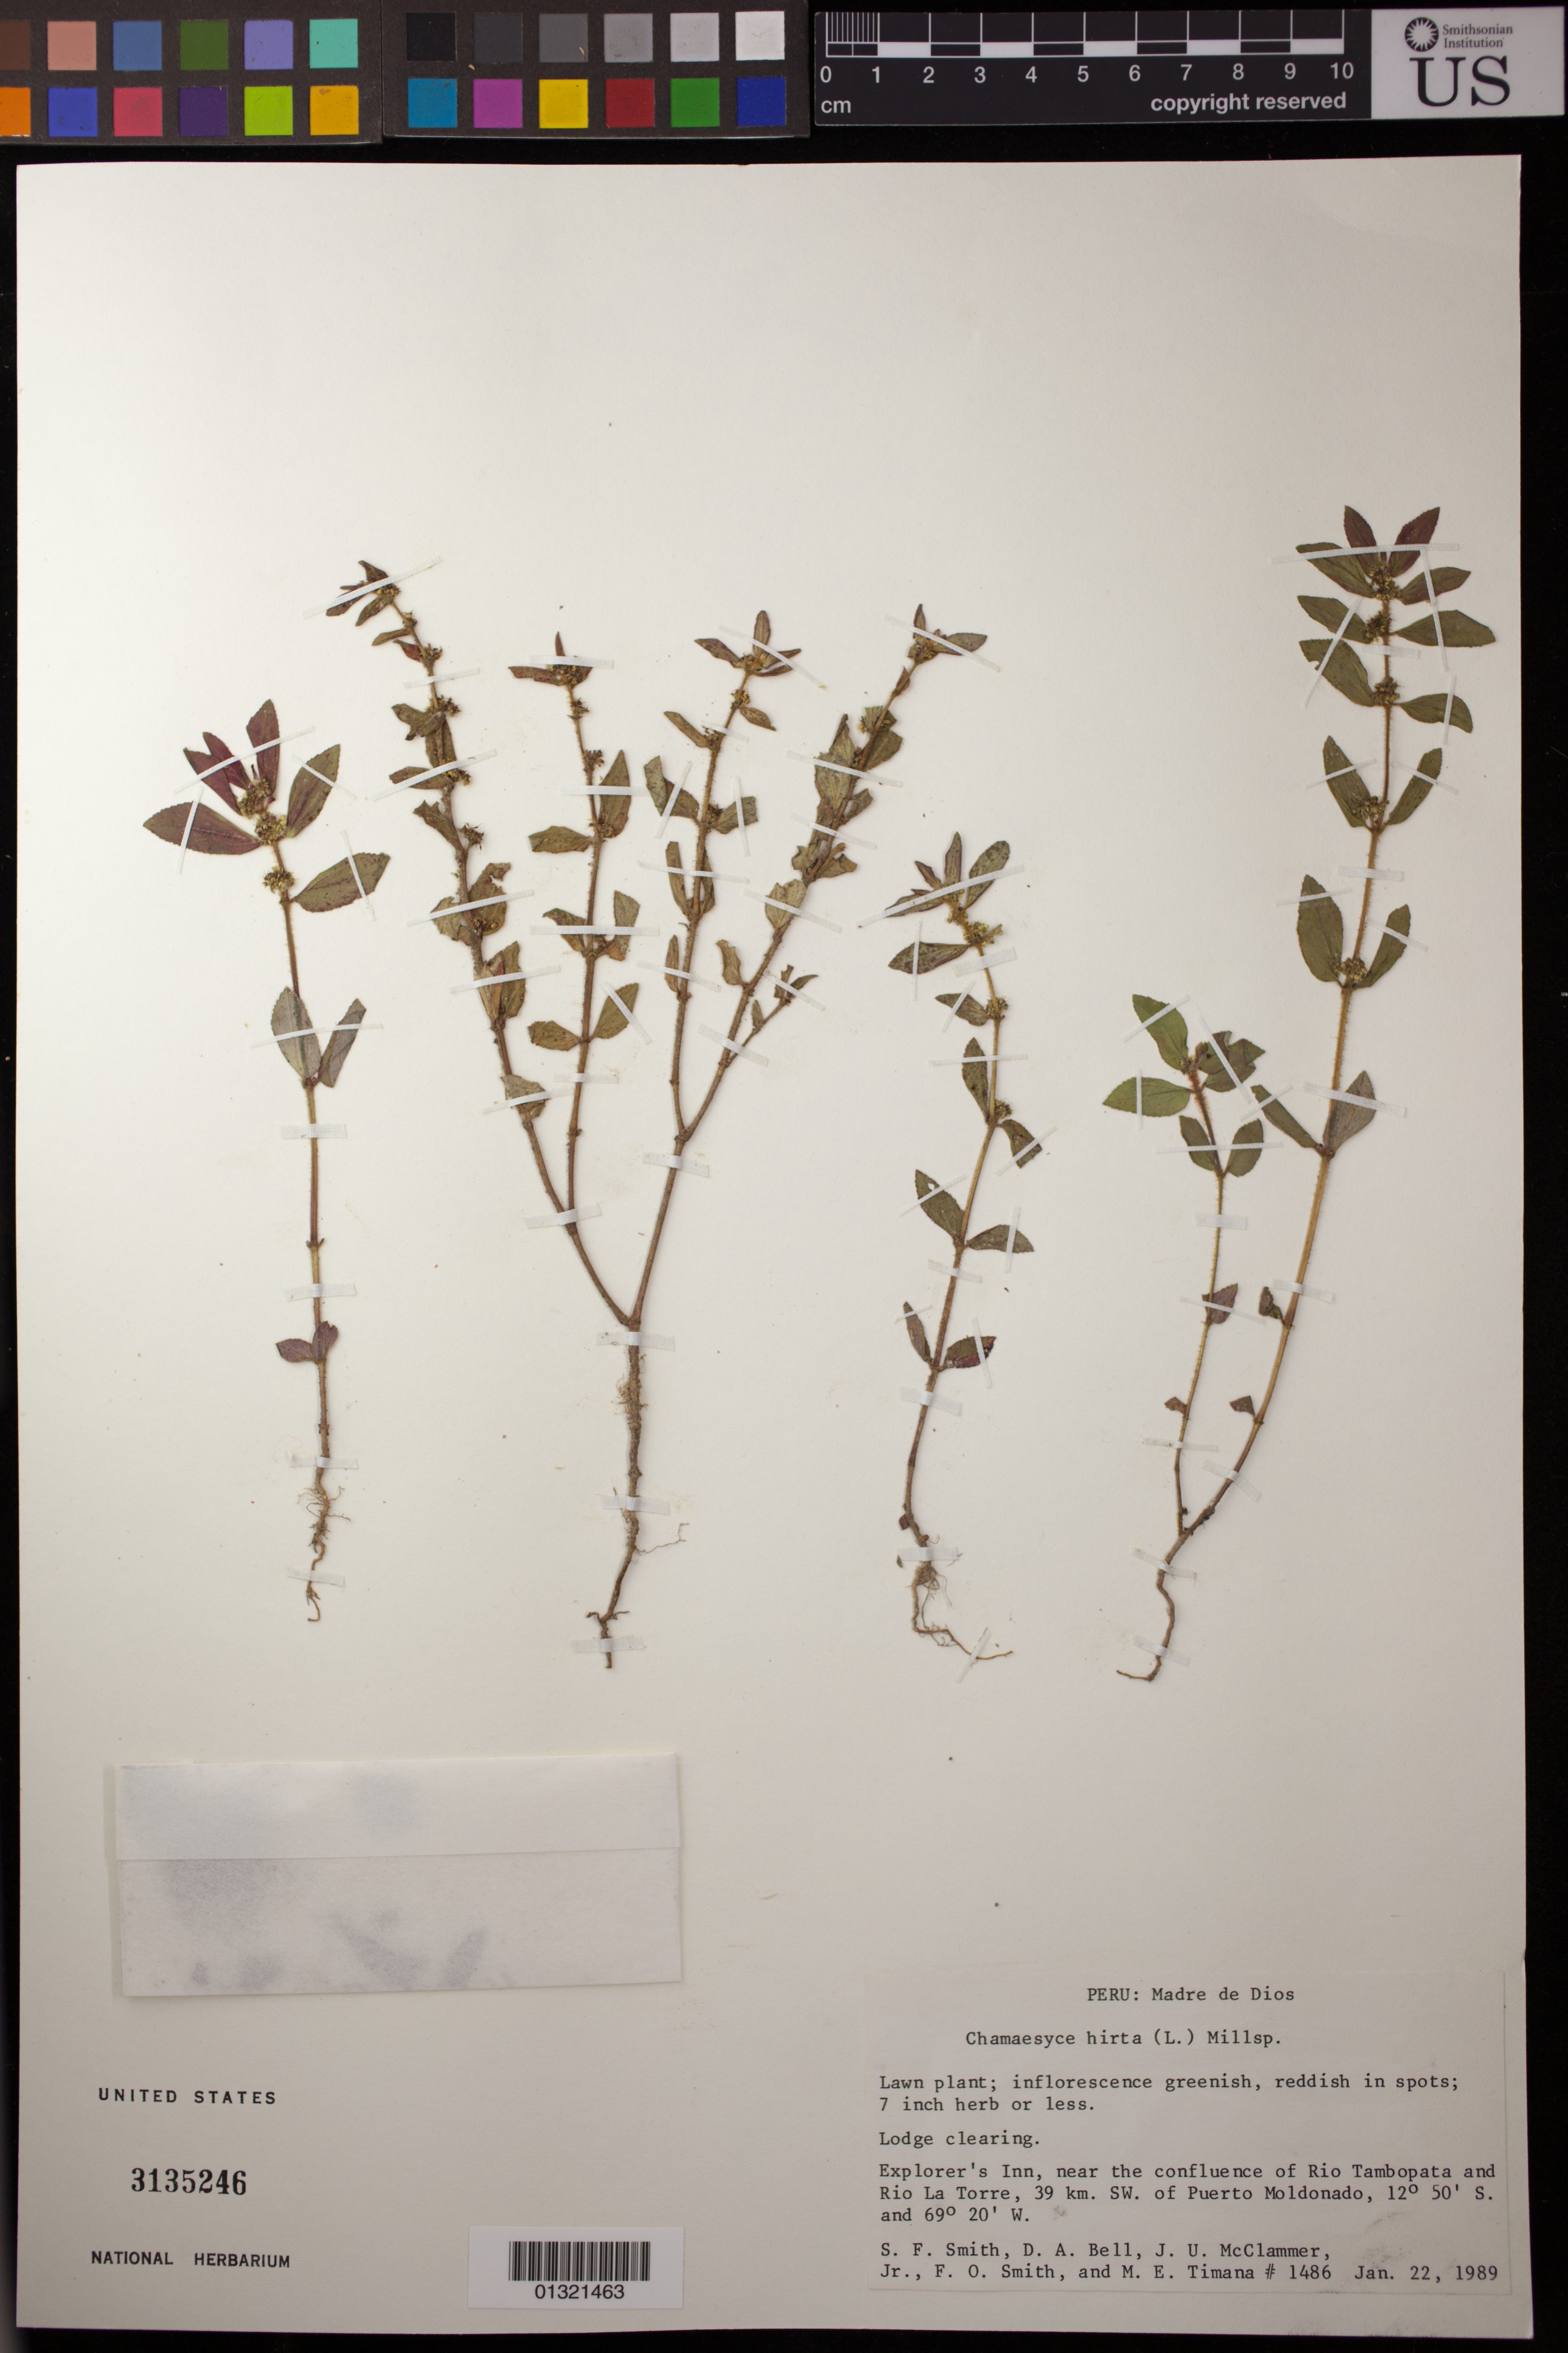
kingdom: Plantae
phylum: Tracheophyta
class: Magnoliopsida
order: Malpighiales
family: Euphorbiaceae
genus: Euphorbia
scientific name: Euphorbia hirta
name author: L.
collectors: S.F. Smith, D. A. Bell, J. McClammer Jr. & F. Smith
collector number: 1486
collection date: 1989-01-22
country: Peru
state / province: Madre de Dios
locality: Explorer's Inn, near the confluence of Rio Tambopata and Rio La Torre, 39 km. SW. of Puerto Moldonado [Puerto Maldonado]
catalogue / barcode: US 3135246